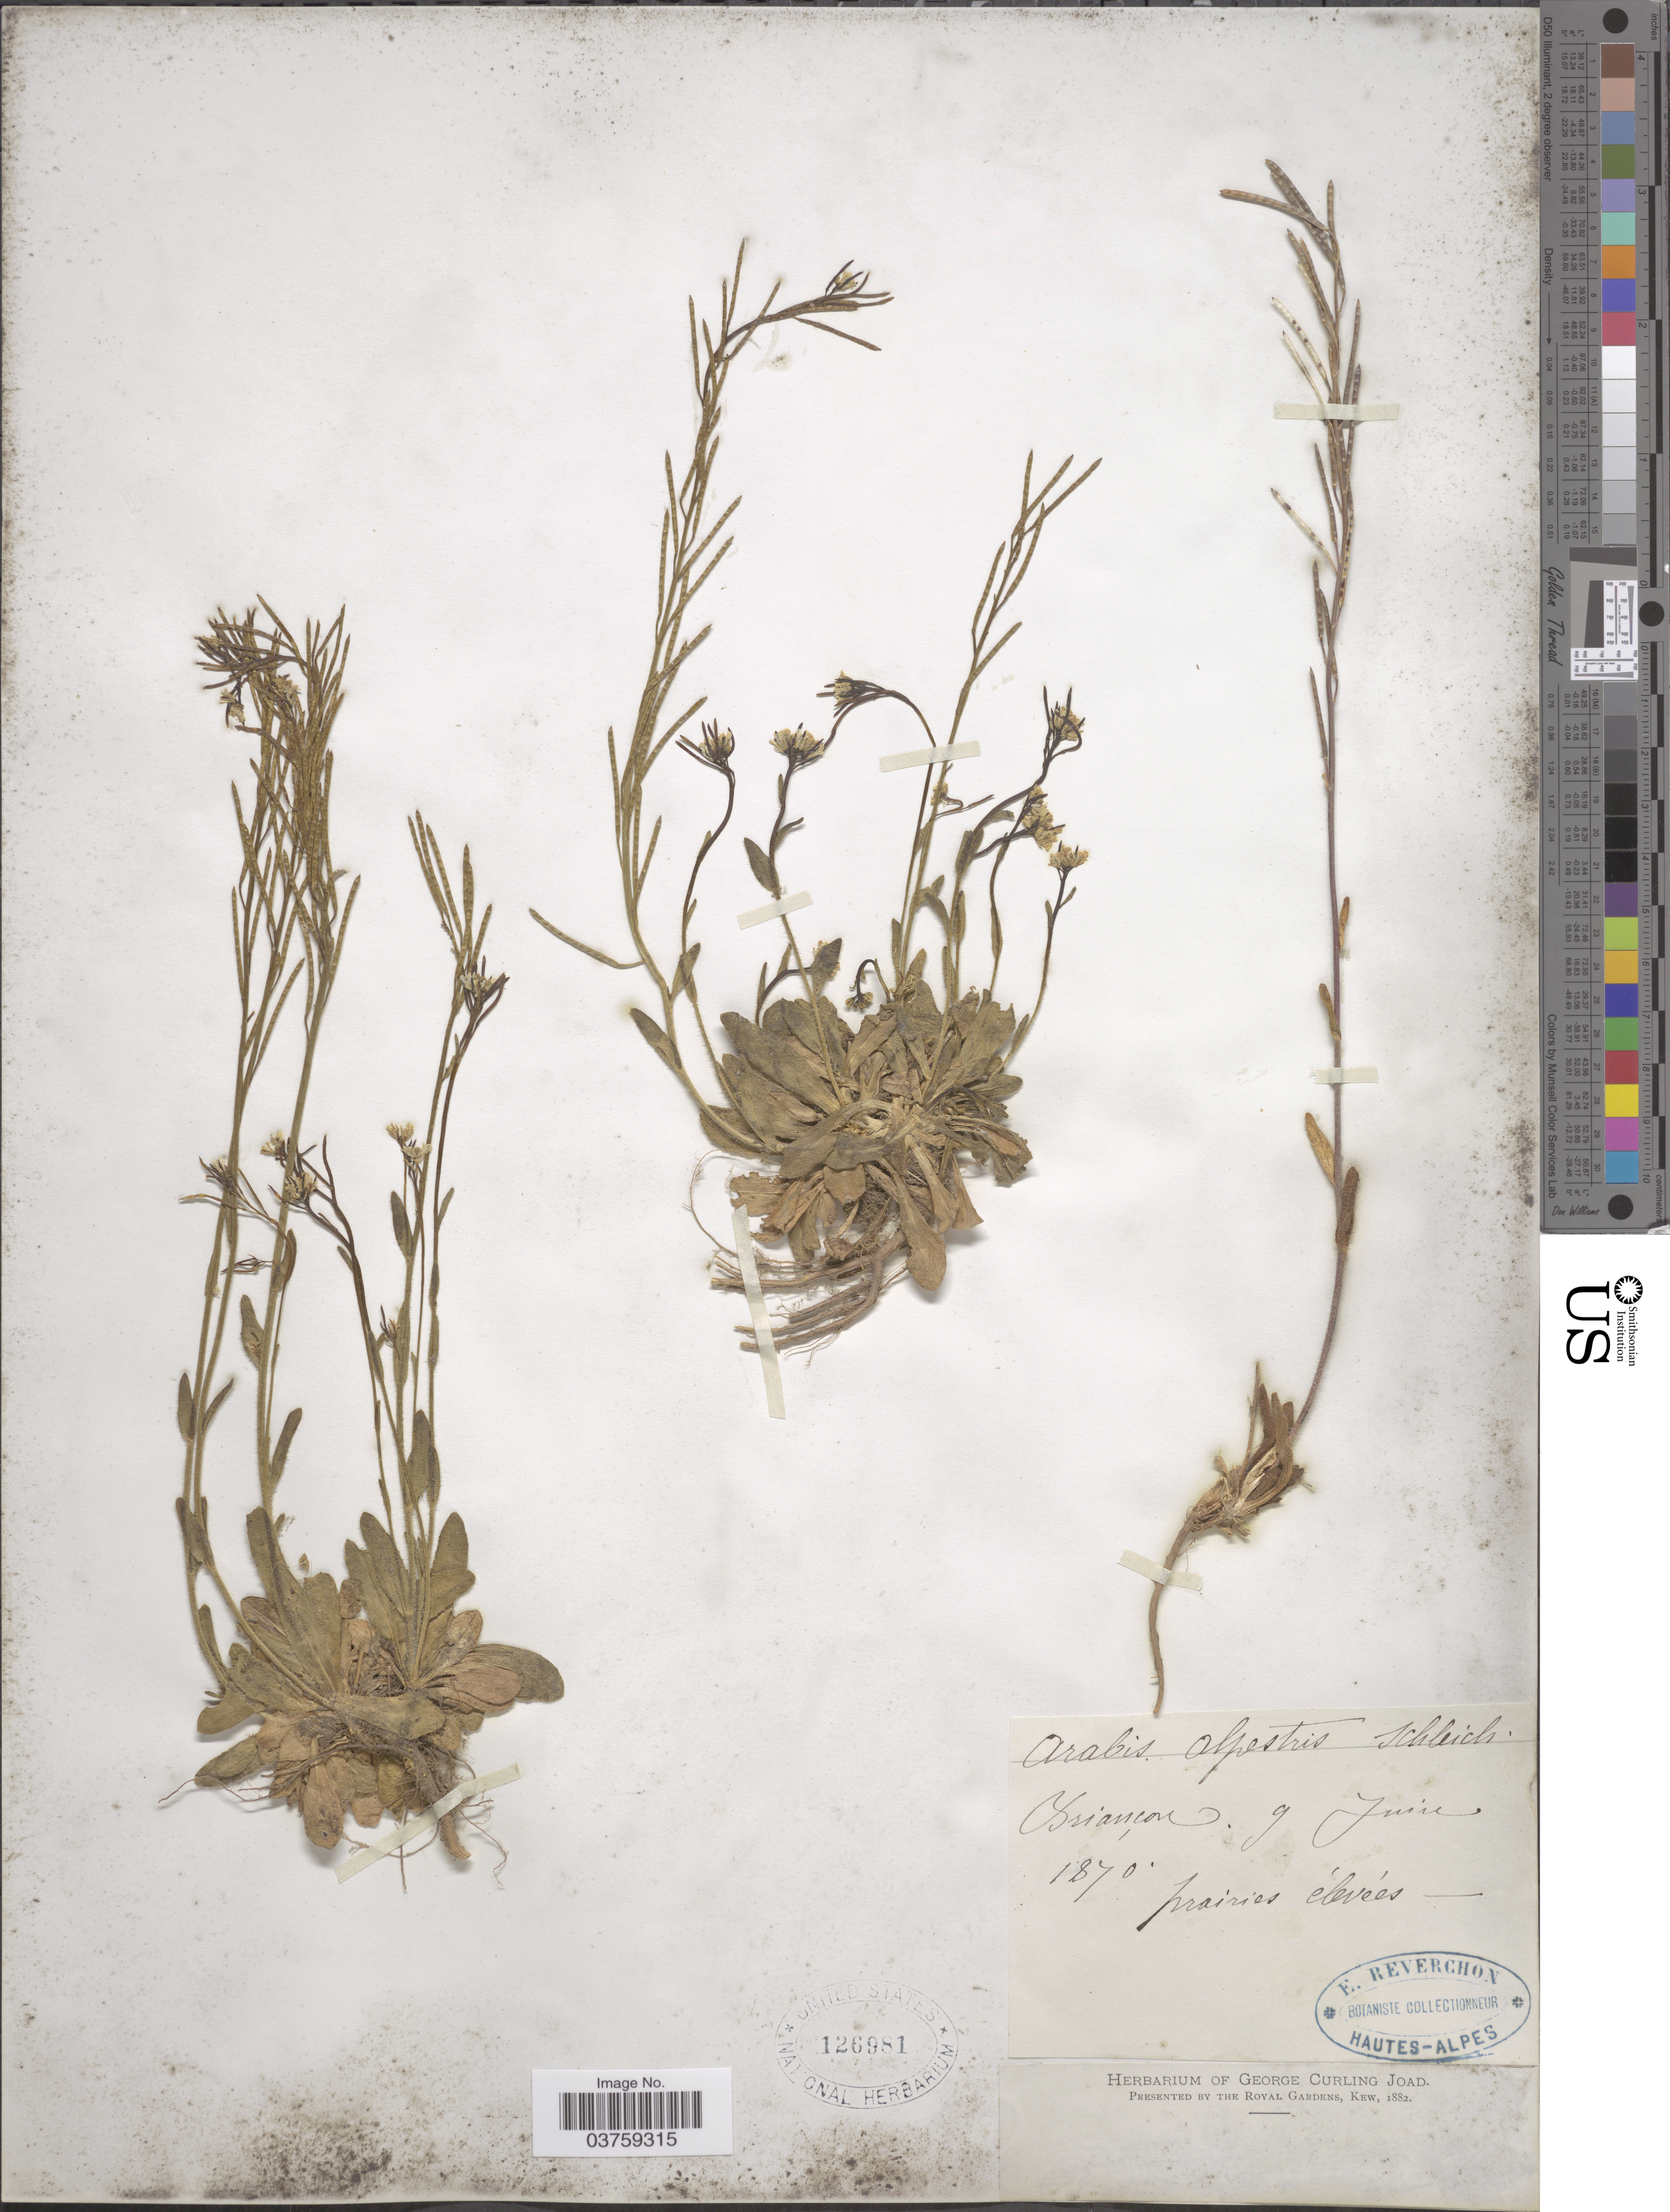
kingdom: Plantae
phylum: Tracheophyta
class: Magnoliopsida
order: Brassicales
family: Brassicaceae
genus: Arabis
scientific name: Arabis alpestris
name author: Schleich. ex Rchb.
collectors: E. Reverchon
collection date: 1870-06-09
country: France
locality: Briancon.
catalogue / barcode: US 126981